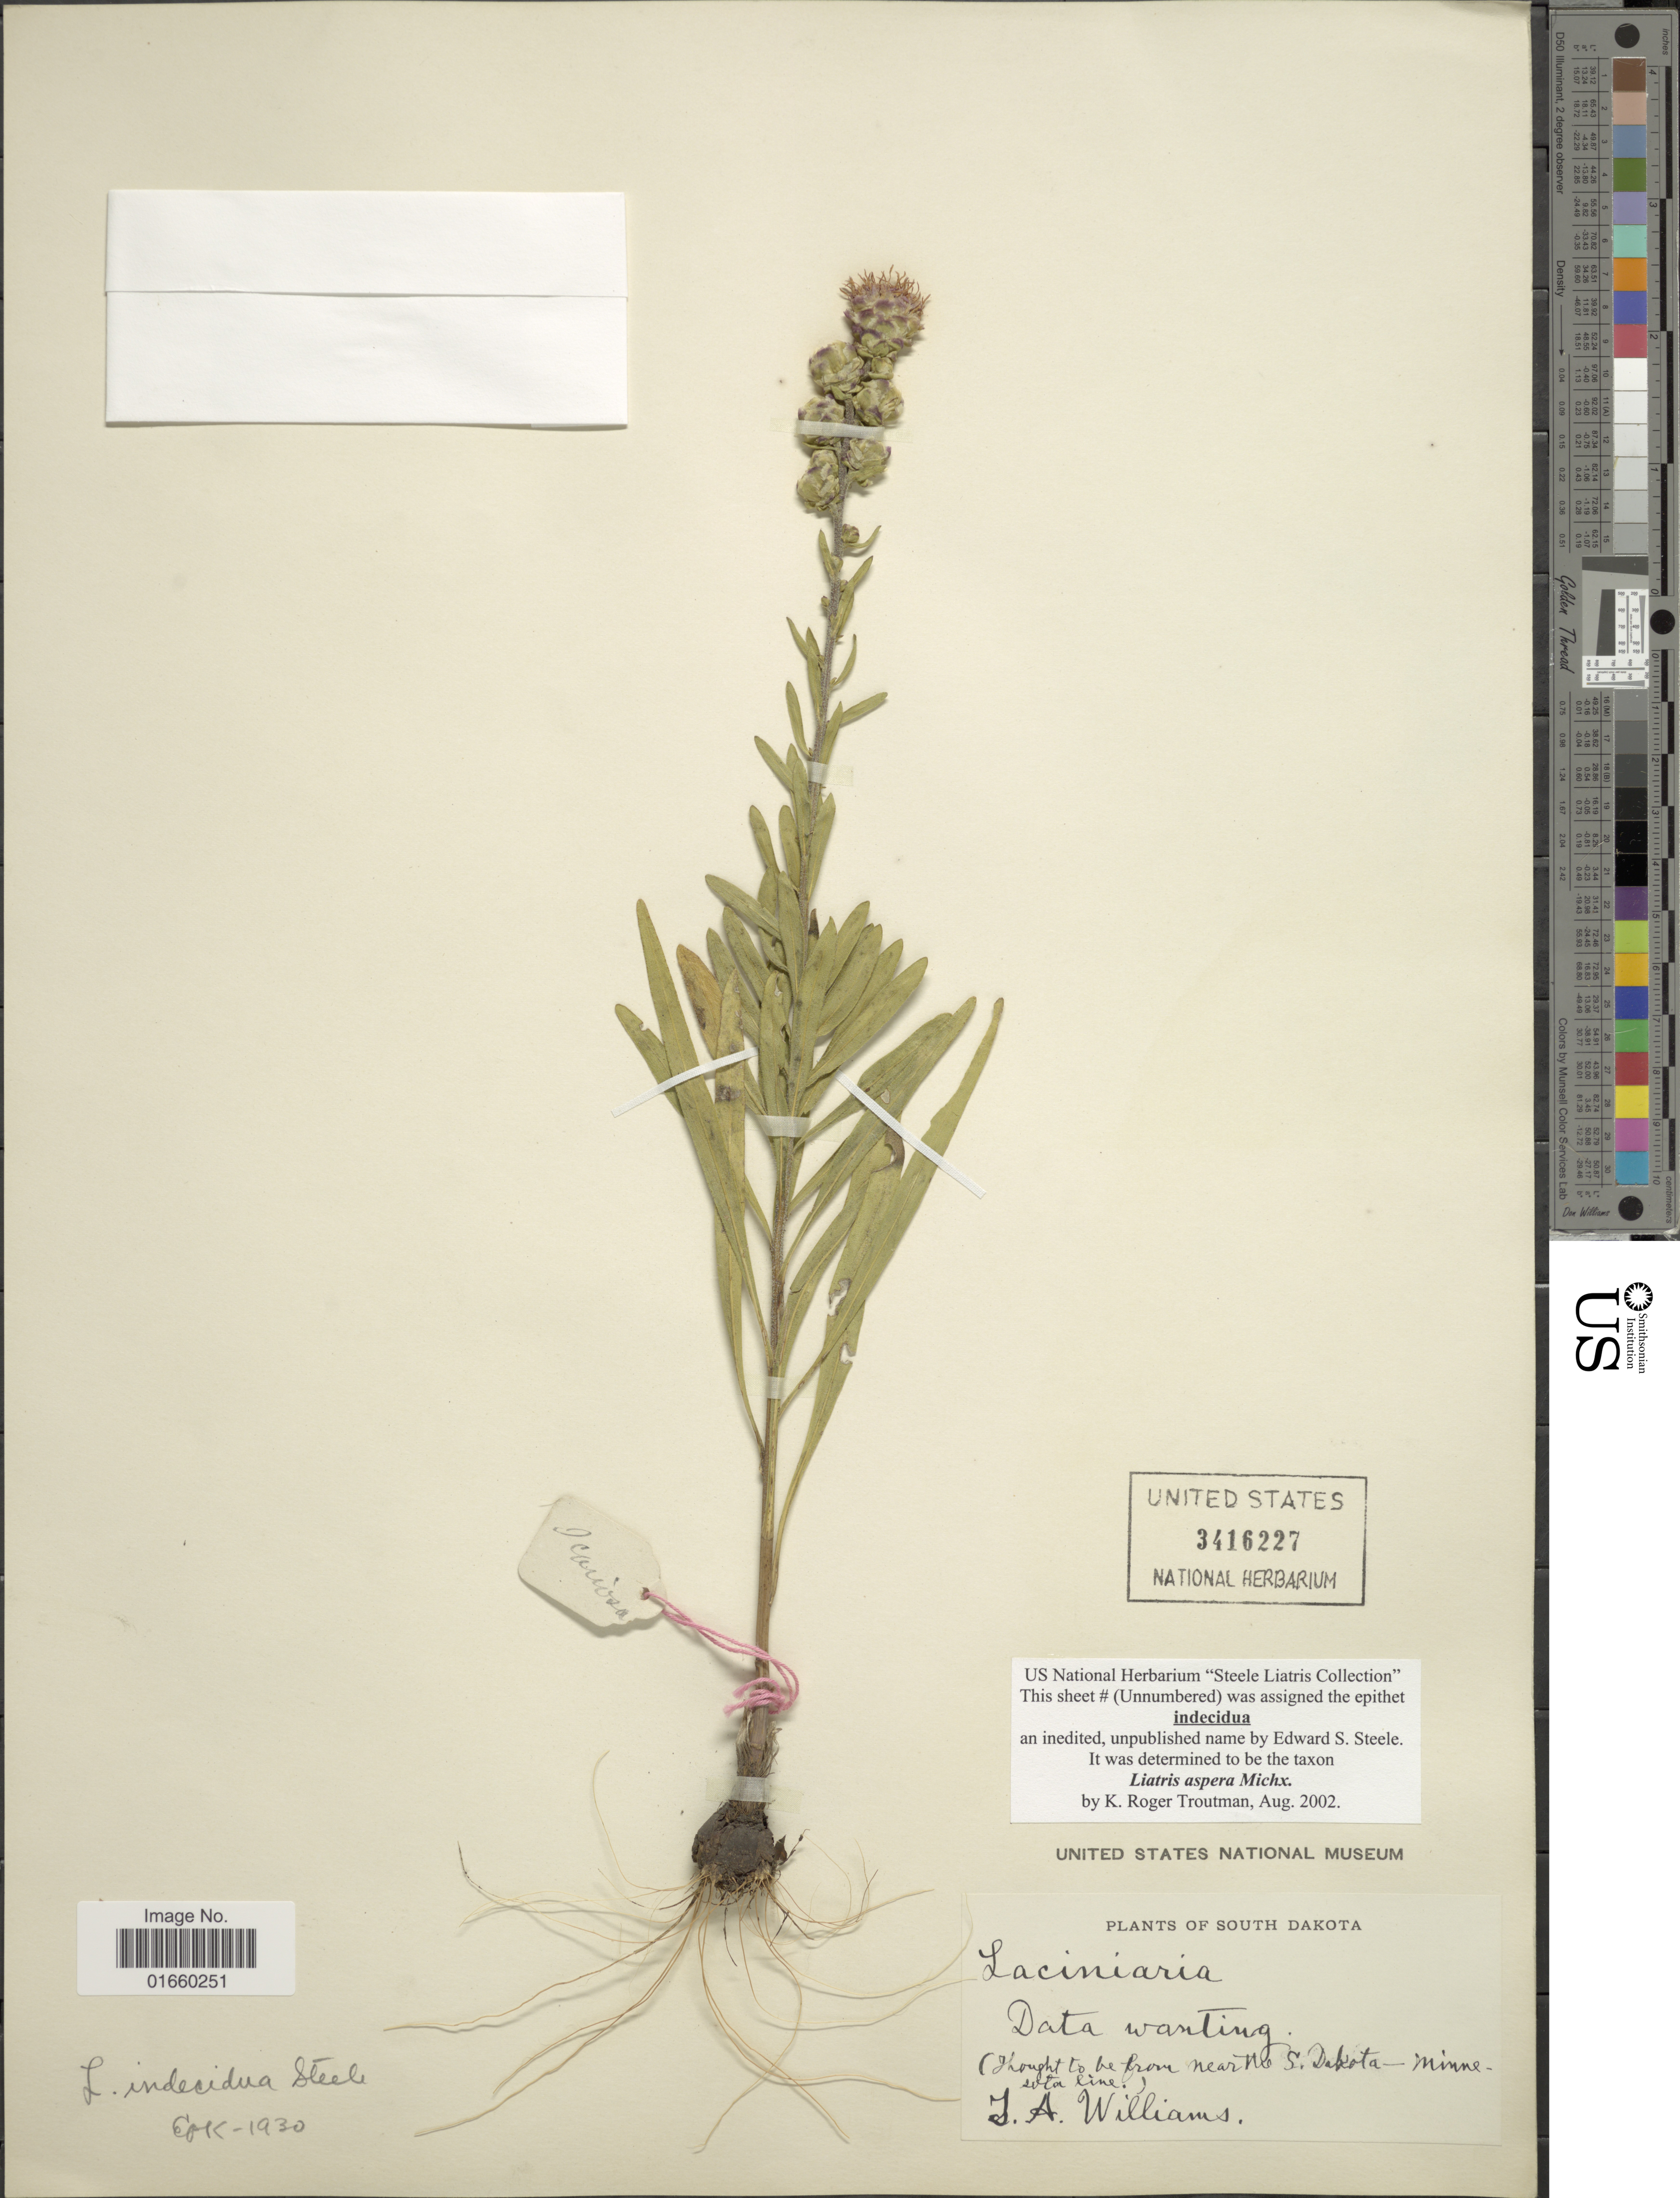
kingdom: Plantae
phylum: Tracheophyta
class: Magnoliopsida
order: Asterales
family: Asteraceae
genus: Liatris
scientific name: Liatris aspera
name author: Michx.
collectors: J. A. Williams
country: United States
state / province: South Dakota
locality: Data wanting (Thought to be from near the S. Dakota - Minnesota line)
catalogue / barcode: US 3416227